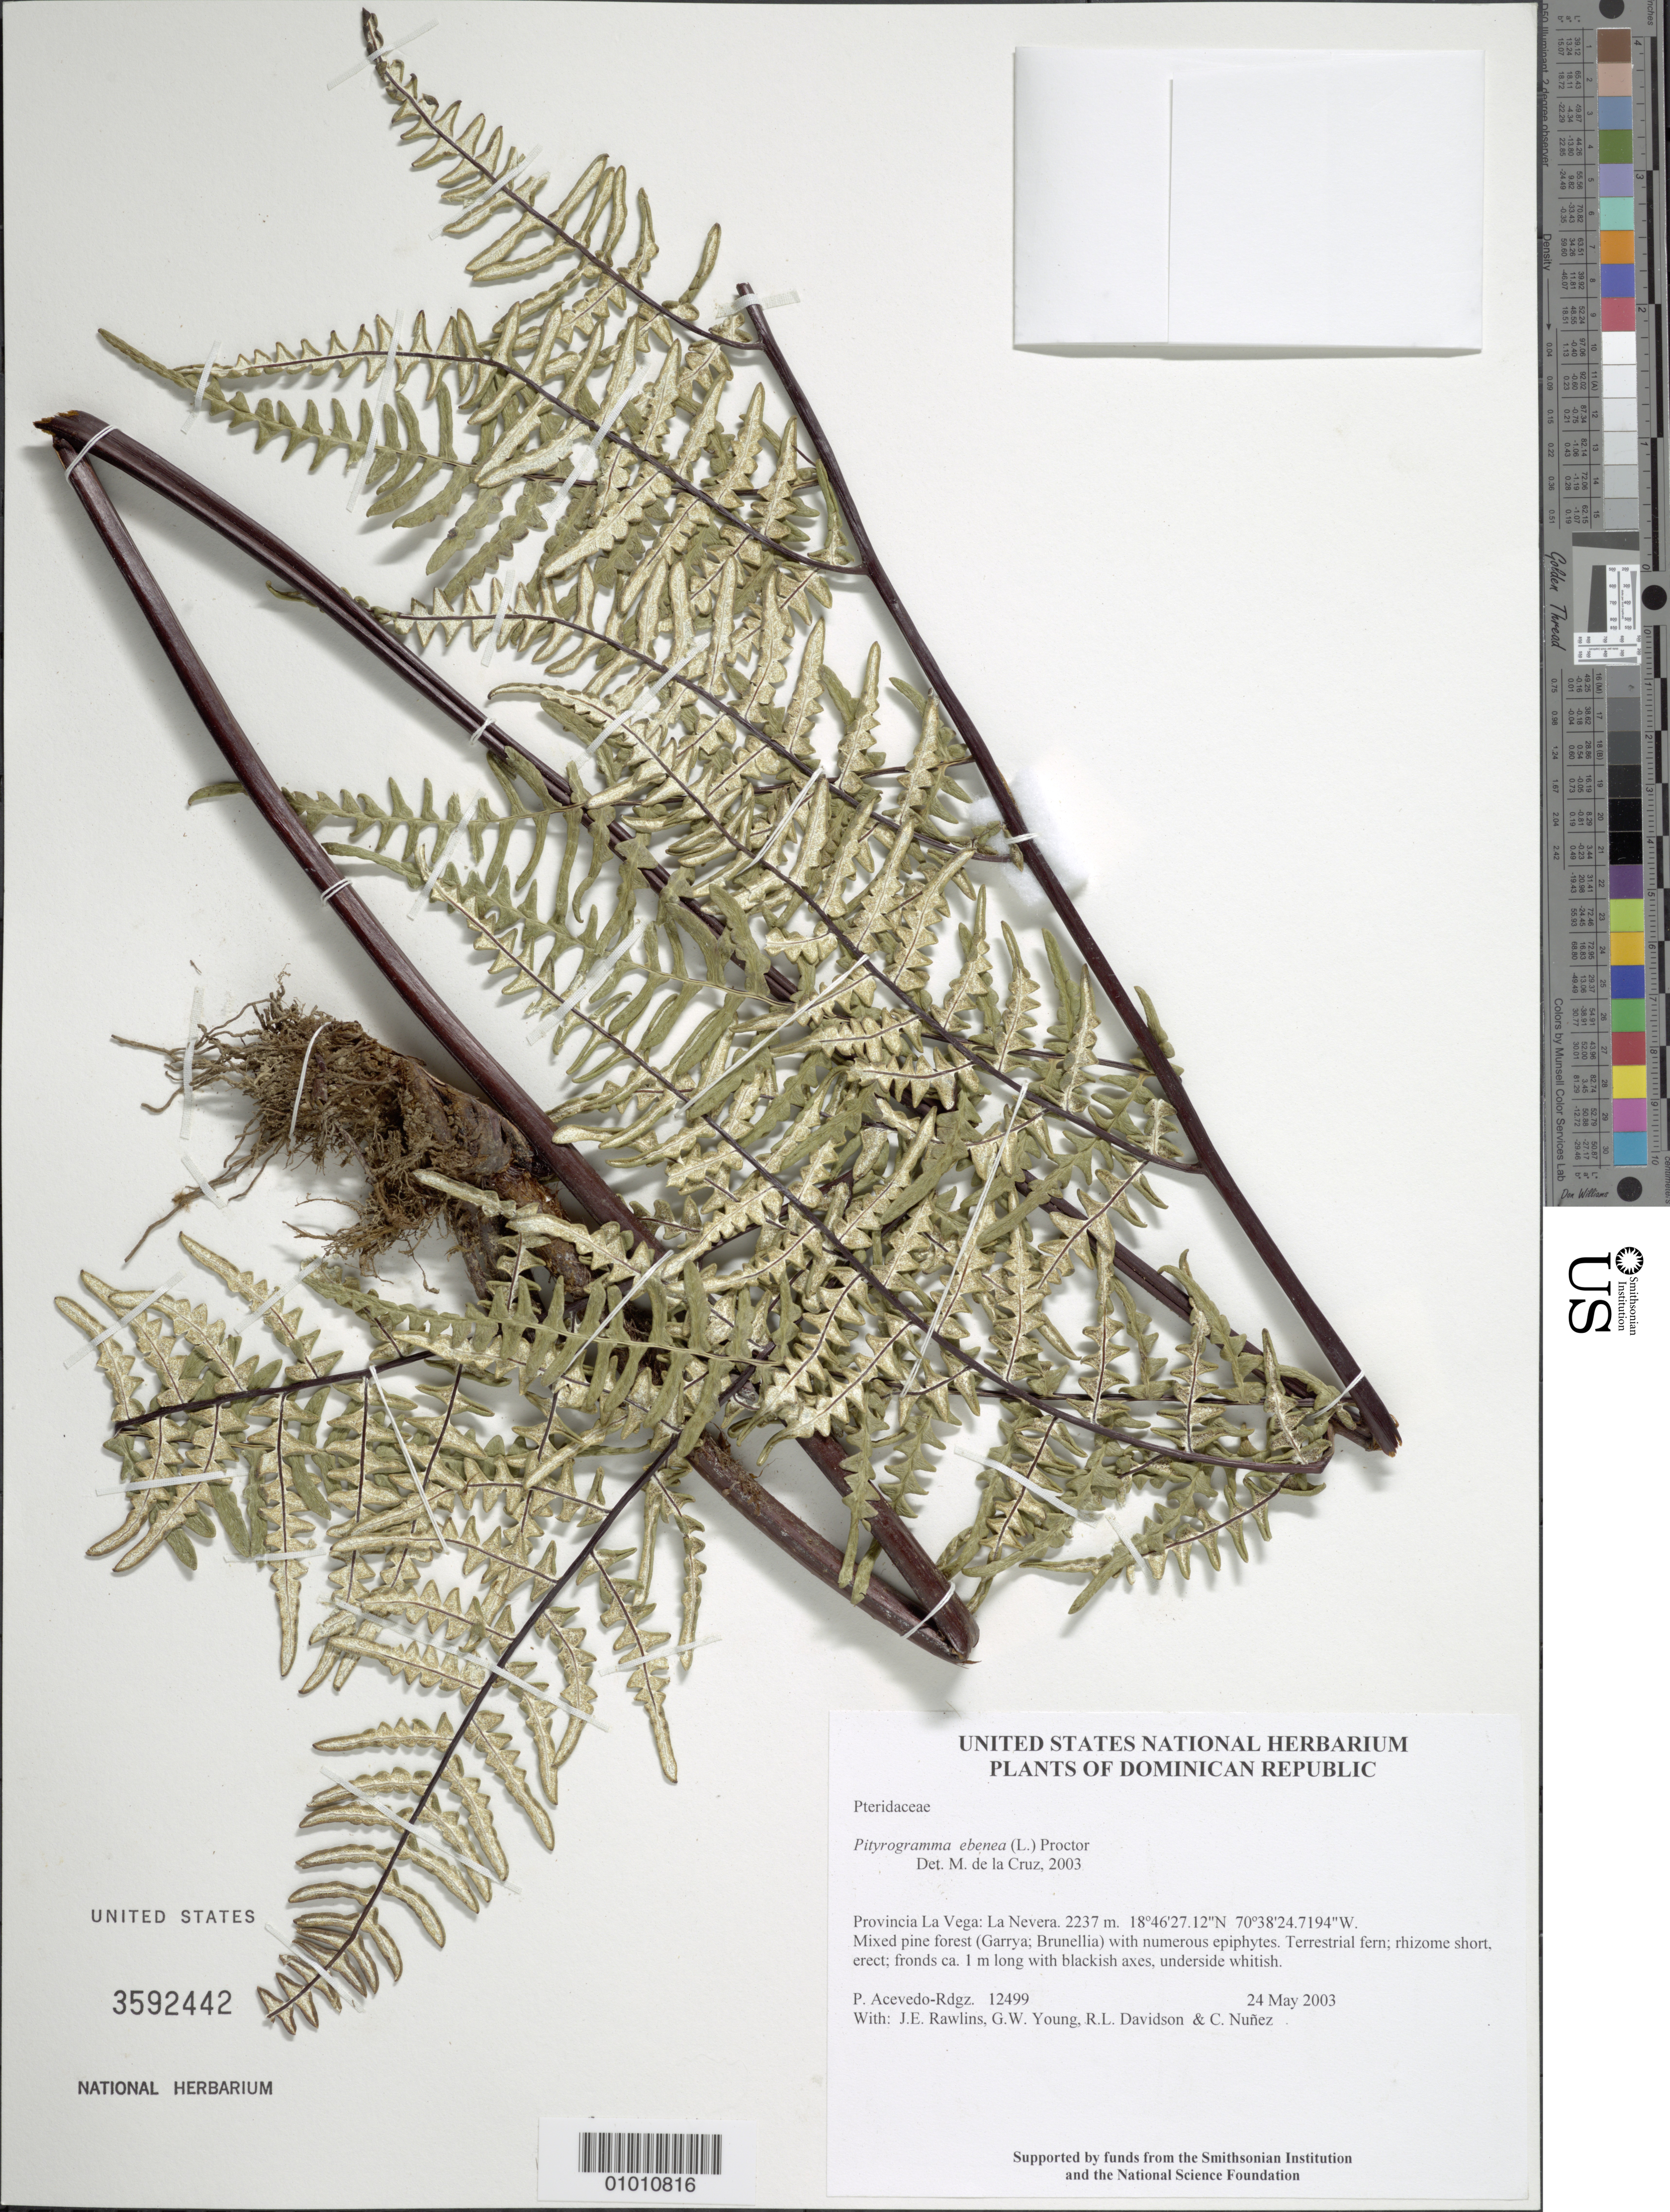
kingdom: Plantae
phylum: Tracheophyta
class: Polypodiopsida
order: Polypodiales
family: Pteridaceae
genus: Pityrogramma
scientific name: Pityrogramma ebenea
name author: (L.) Proctor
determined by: de la Cruz, M.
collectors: P. Acevedo-Rodr., J. Rawlins, G. Young, R. Davidson & C. Nunez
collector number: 12499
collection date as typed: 24 May 2003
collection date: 2003-05-24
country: Dominican Republic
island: Hispaniola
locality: Provincia La Vega: La Nevera.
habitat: Mixed pine forest (Garrya; Brunellia) with numerous epiphytes.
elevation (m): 2237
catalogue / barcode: US 3592442